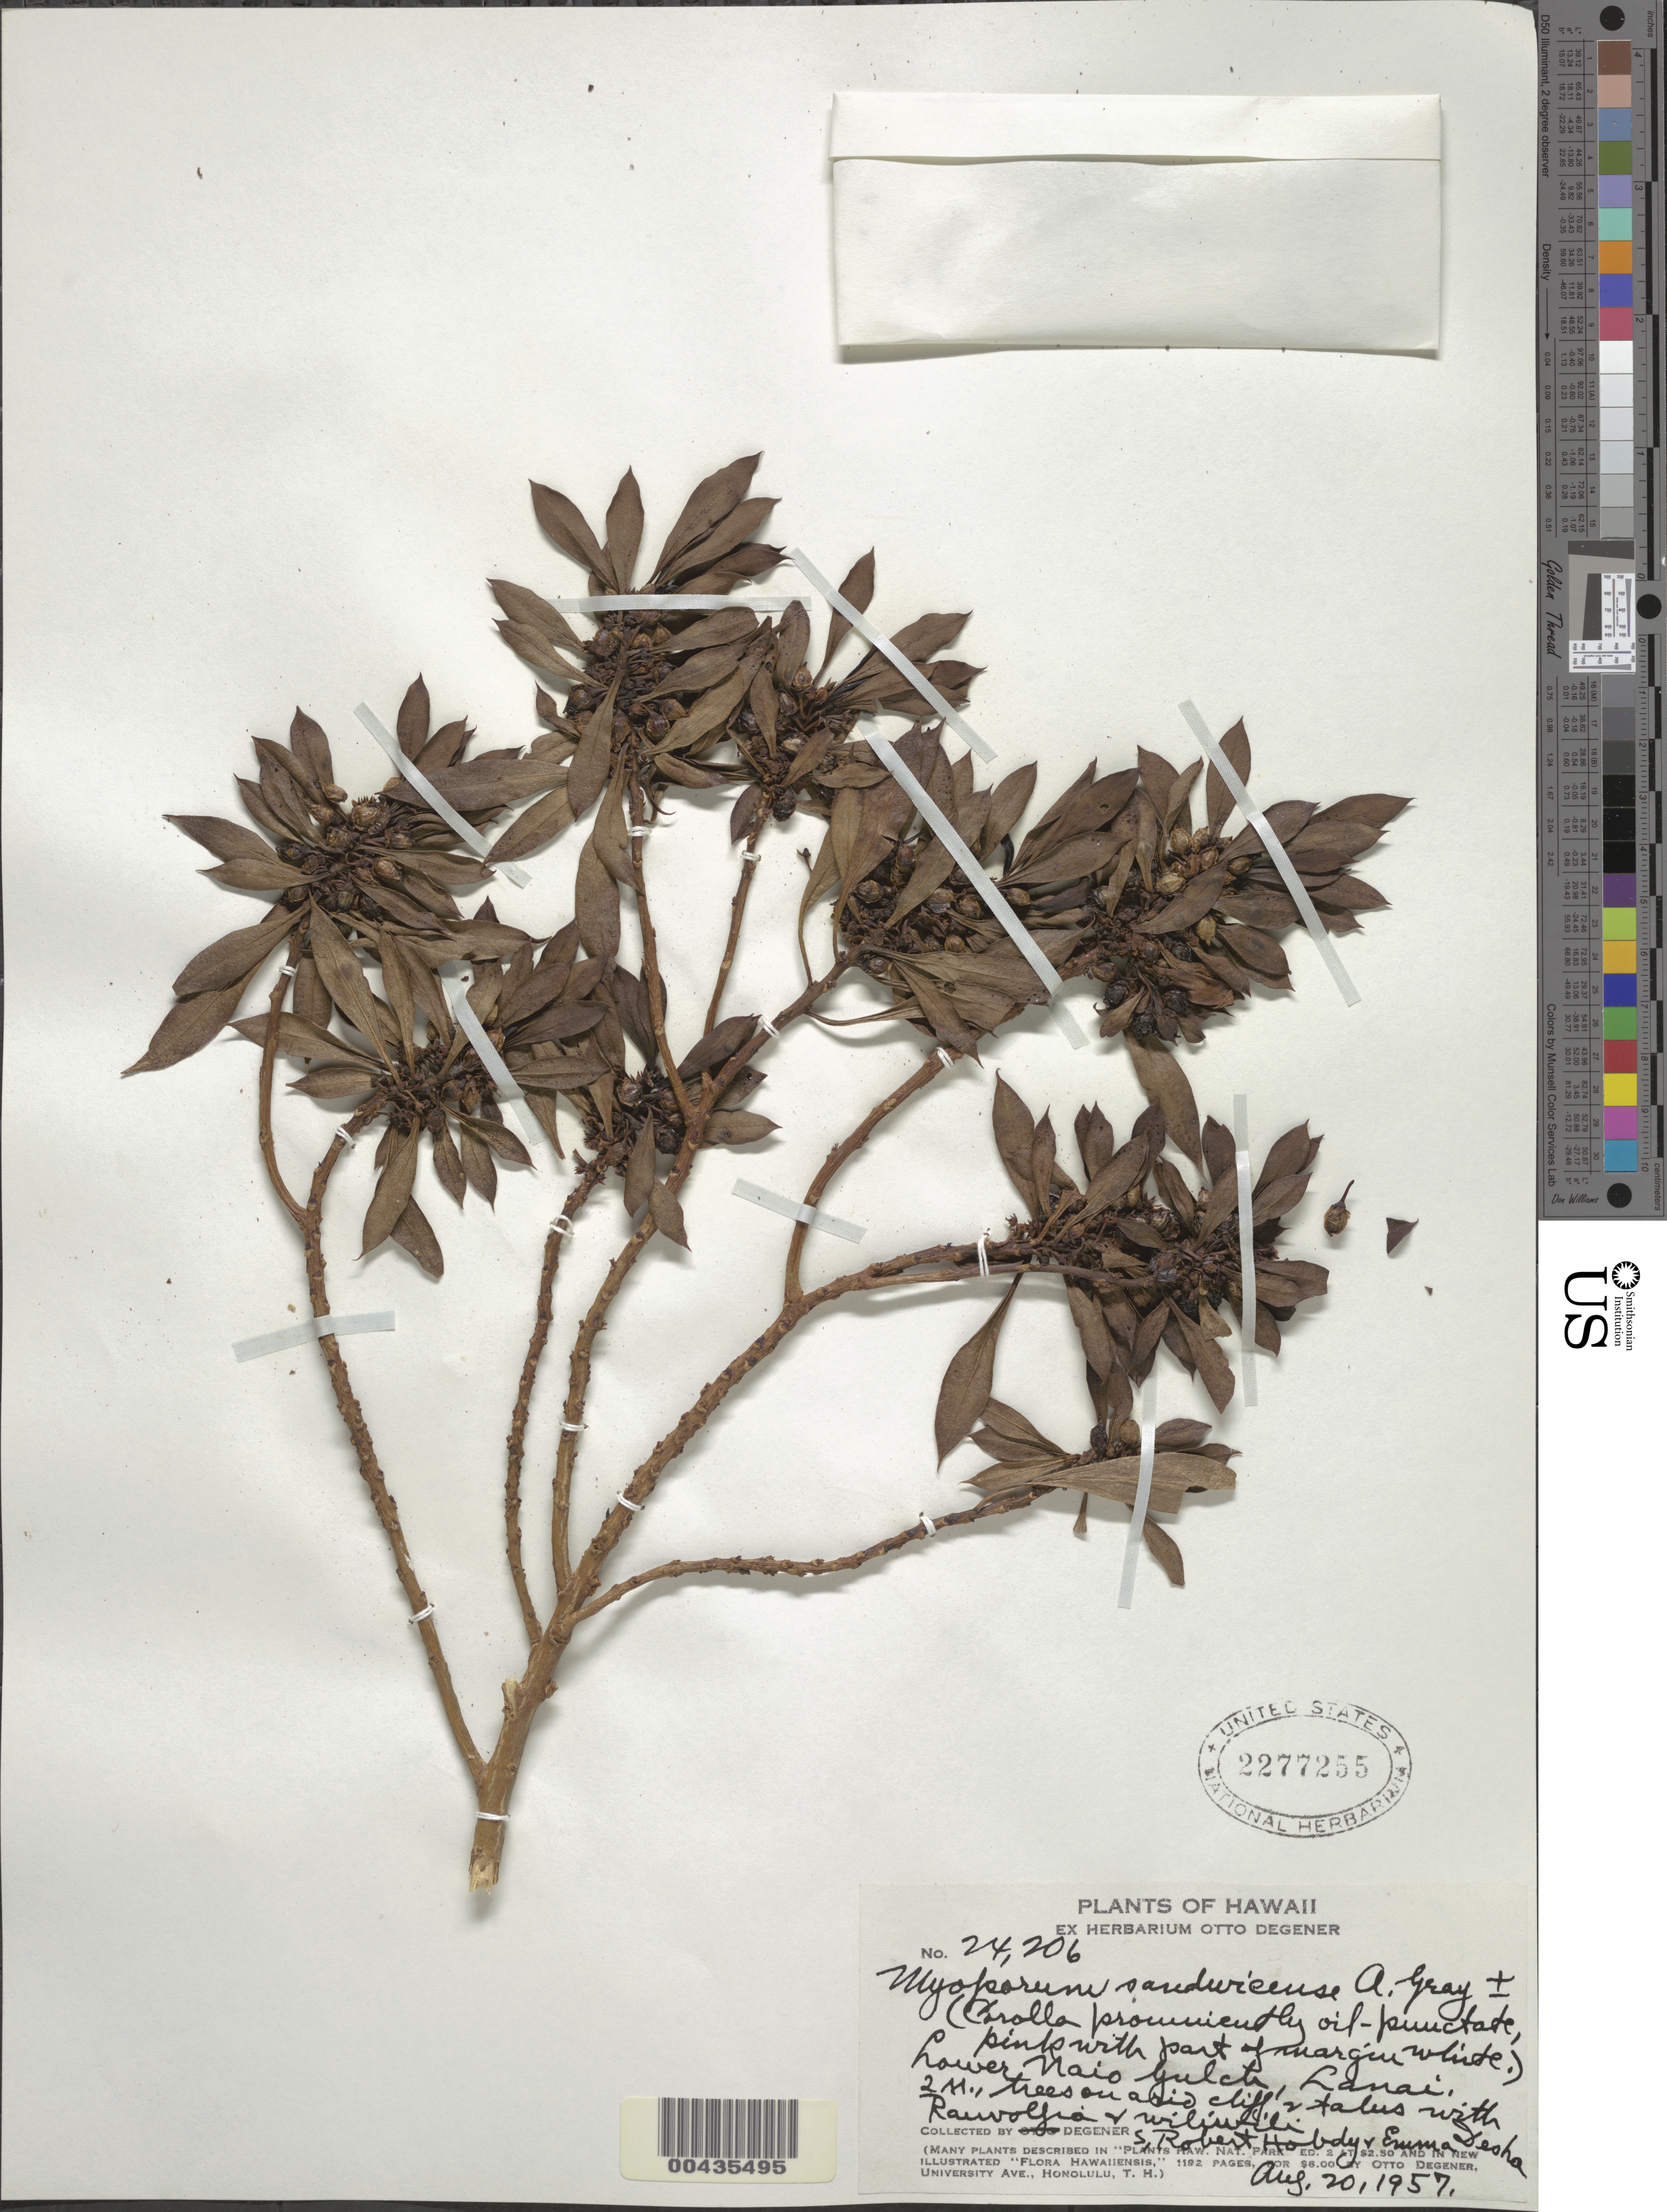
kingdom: Plantae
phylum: Tracheophyta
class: Magnoliopsida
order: Lamiales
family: Scrophulariaceae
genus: Myoporum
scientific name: Myoporum sandwicense subsp. sandwicense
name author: A. Gray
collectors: O. Degener, I. Degener, R. Hobdy & E. Desha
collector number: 24206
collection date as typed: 20 Aug 1957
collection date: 1957-08-20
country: United States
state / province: Hawaii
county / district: Maui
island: Lana'i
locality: Lower Naio Gulch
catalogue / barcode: US 2277255